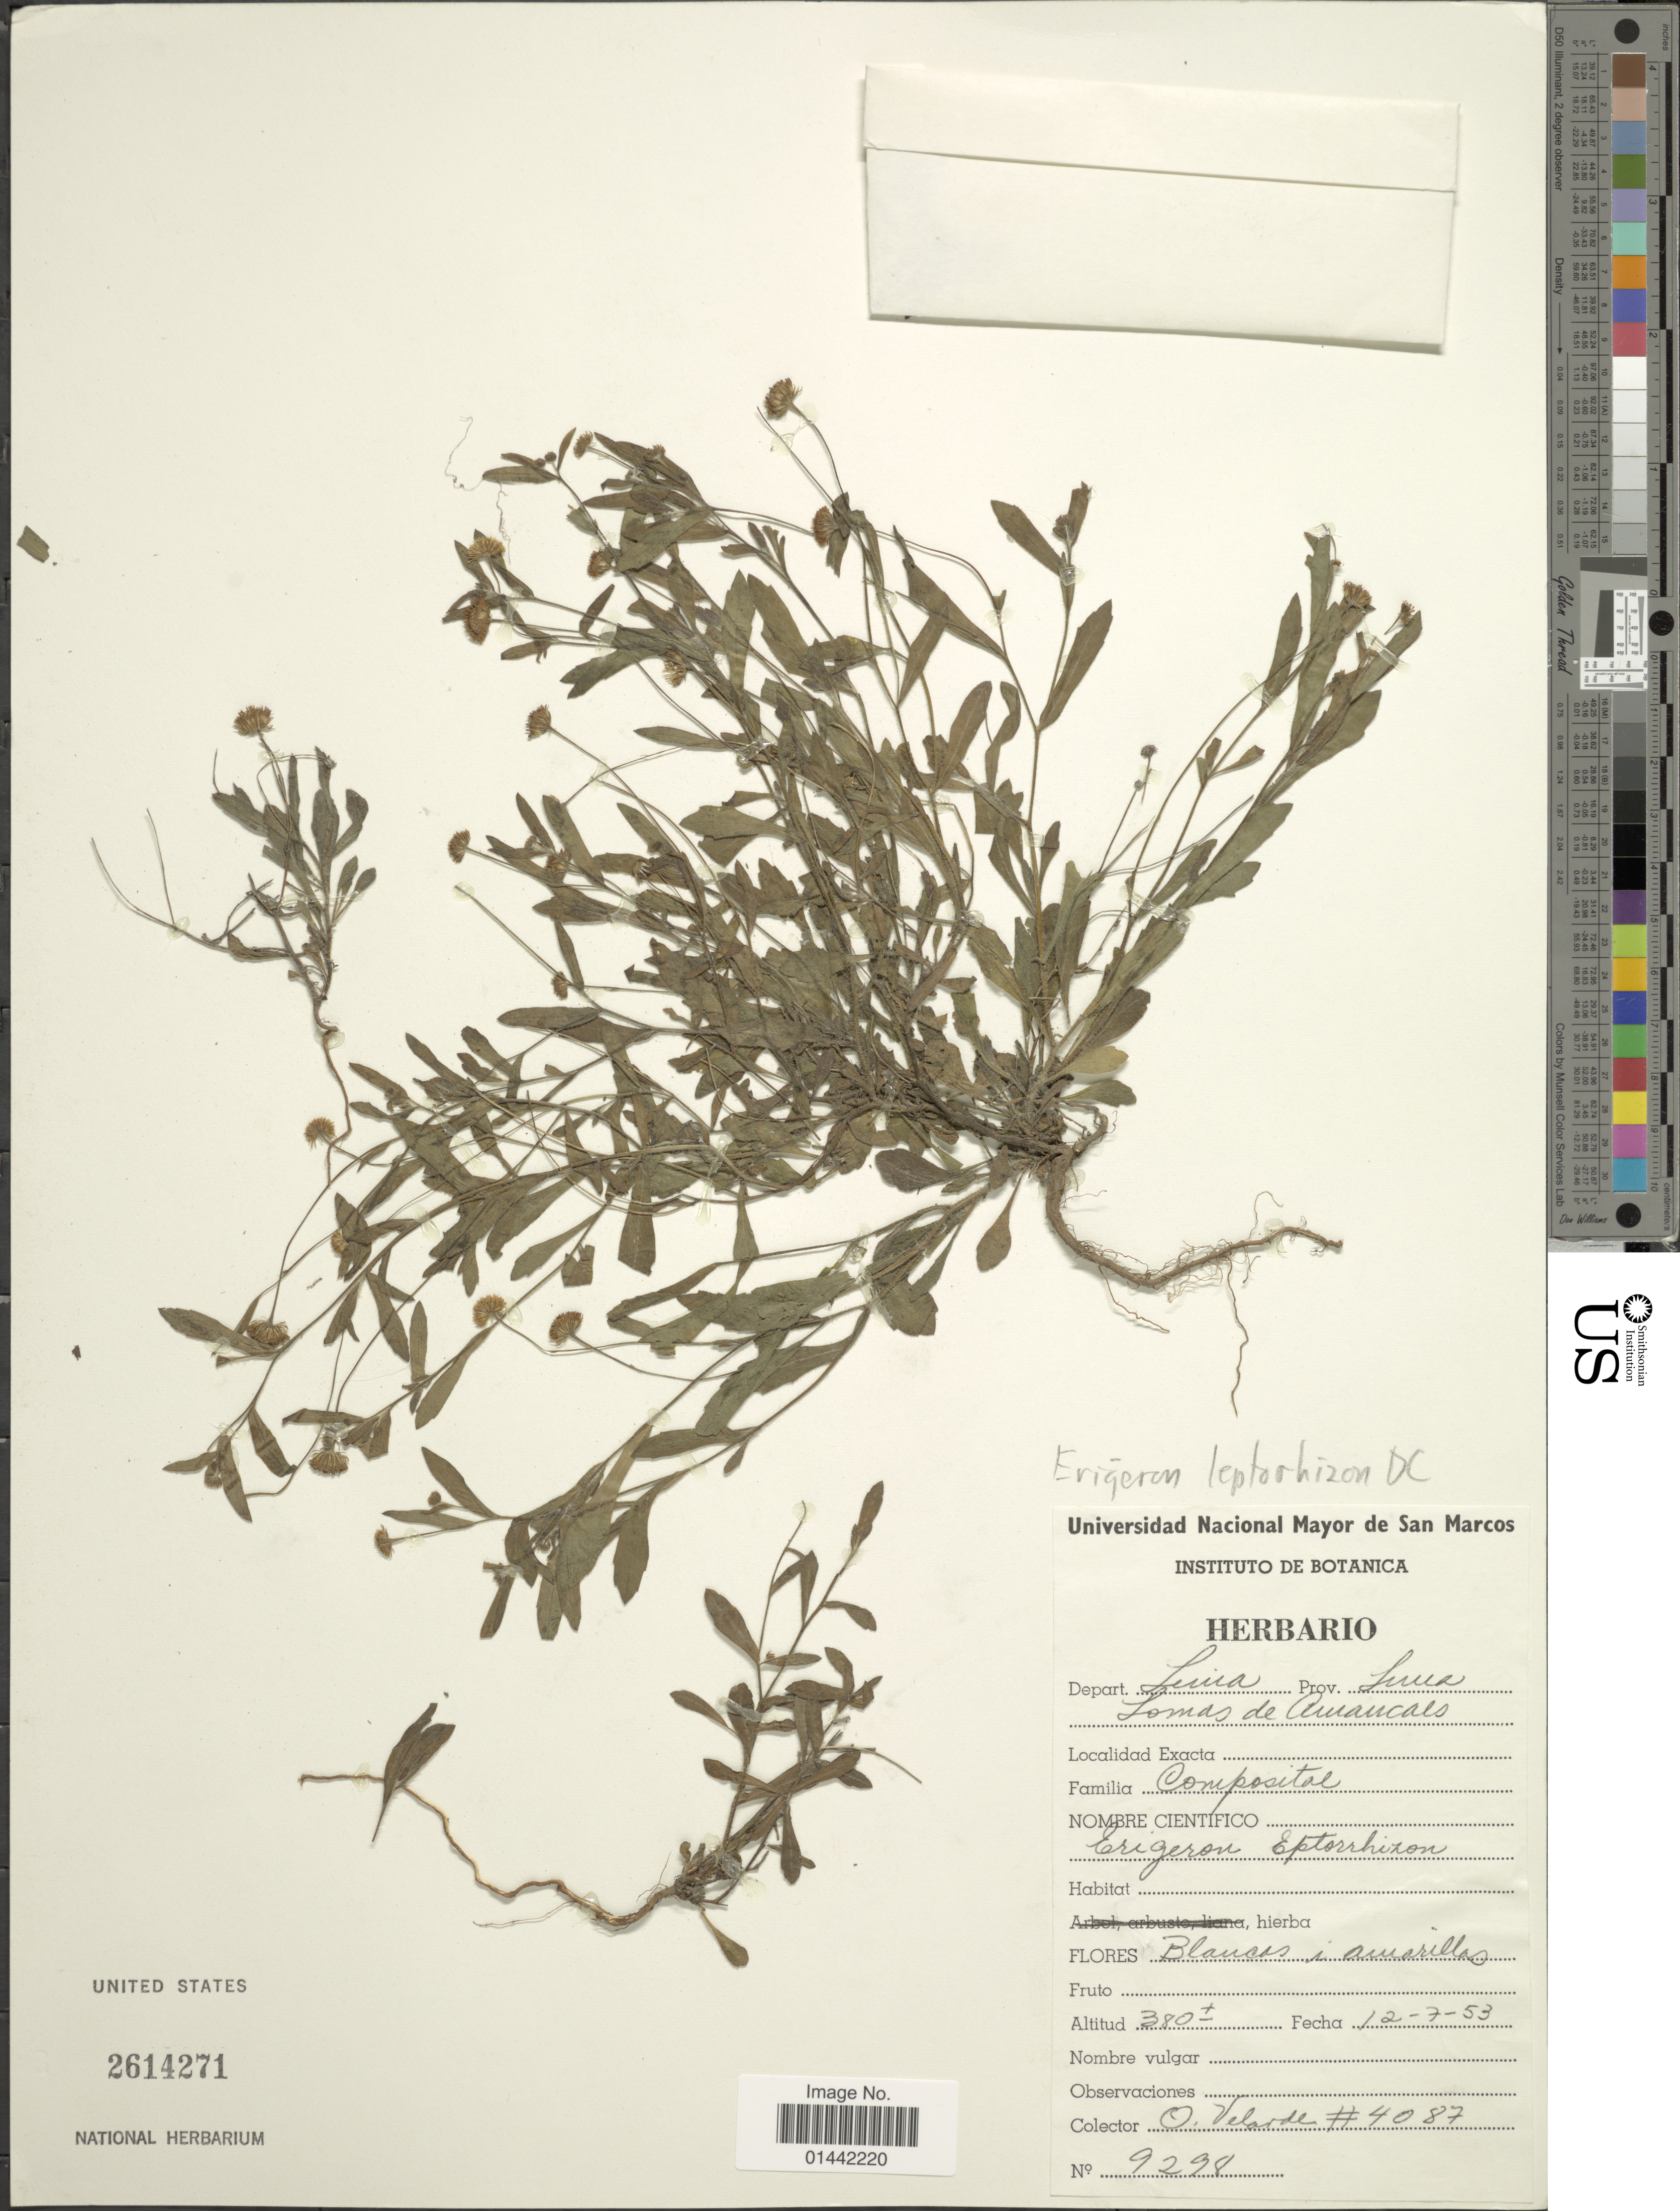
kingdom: Plantae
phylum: Tracheophyta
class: Magnoliopsida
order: Asterales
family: Asteraceae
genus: Erigeron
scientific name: Erigeron leptorhizon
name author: DC.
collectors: O. Velarde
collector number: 4089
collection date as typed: Transcribed d/m/y: 12/7/53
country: Peru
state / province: Lima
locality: Lomas de Amancaes, Prov. Lima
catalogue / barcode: US 2614271